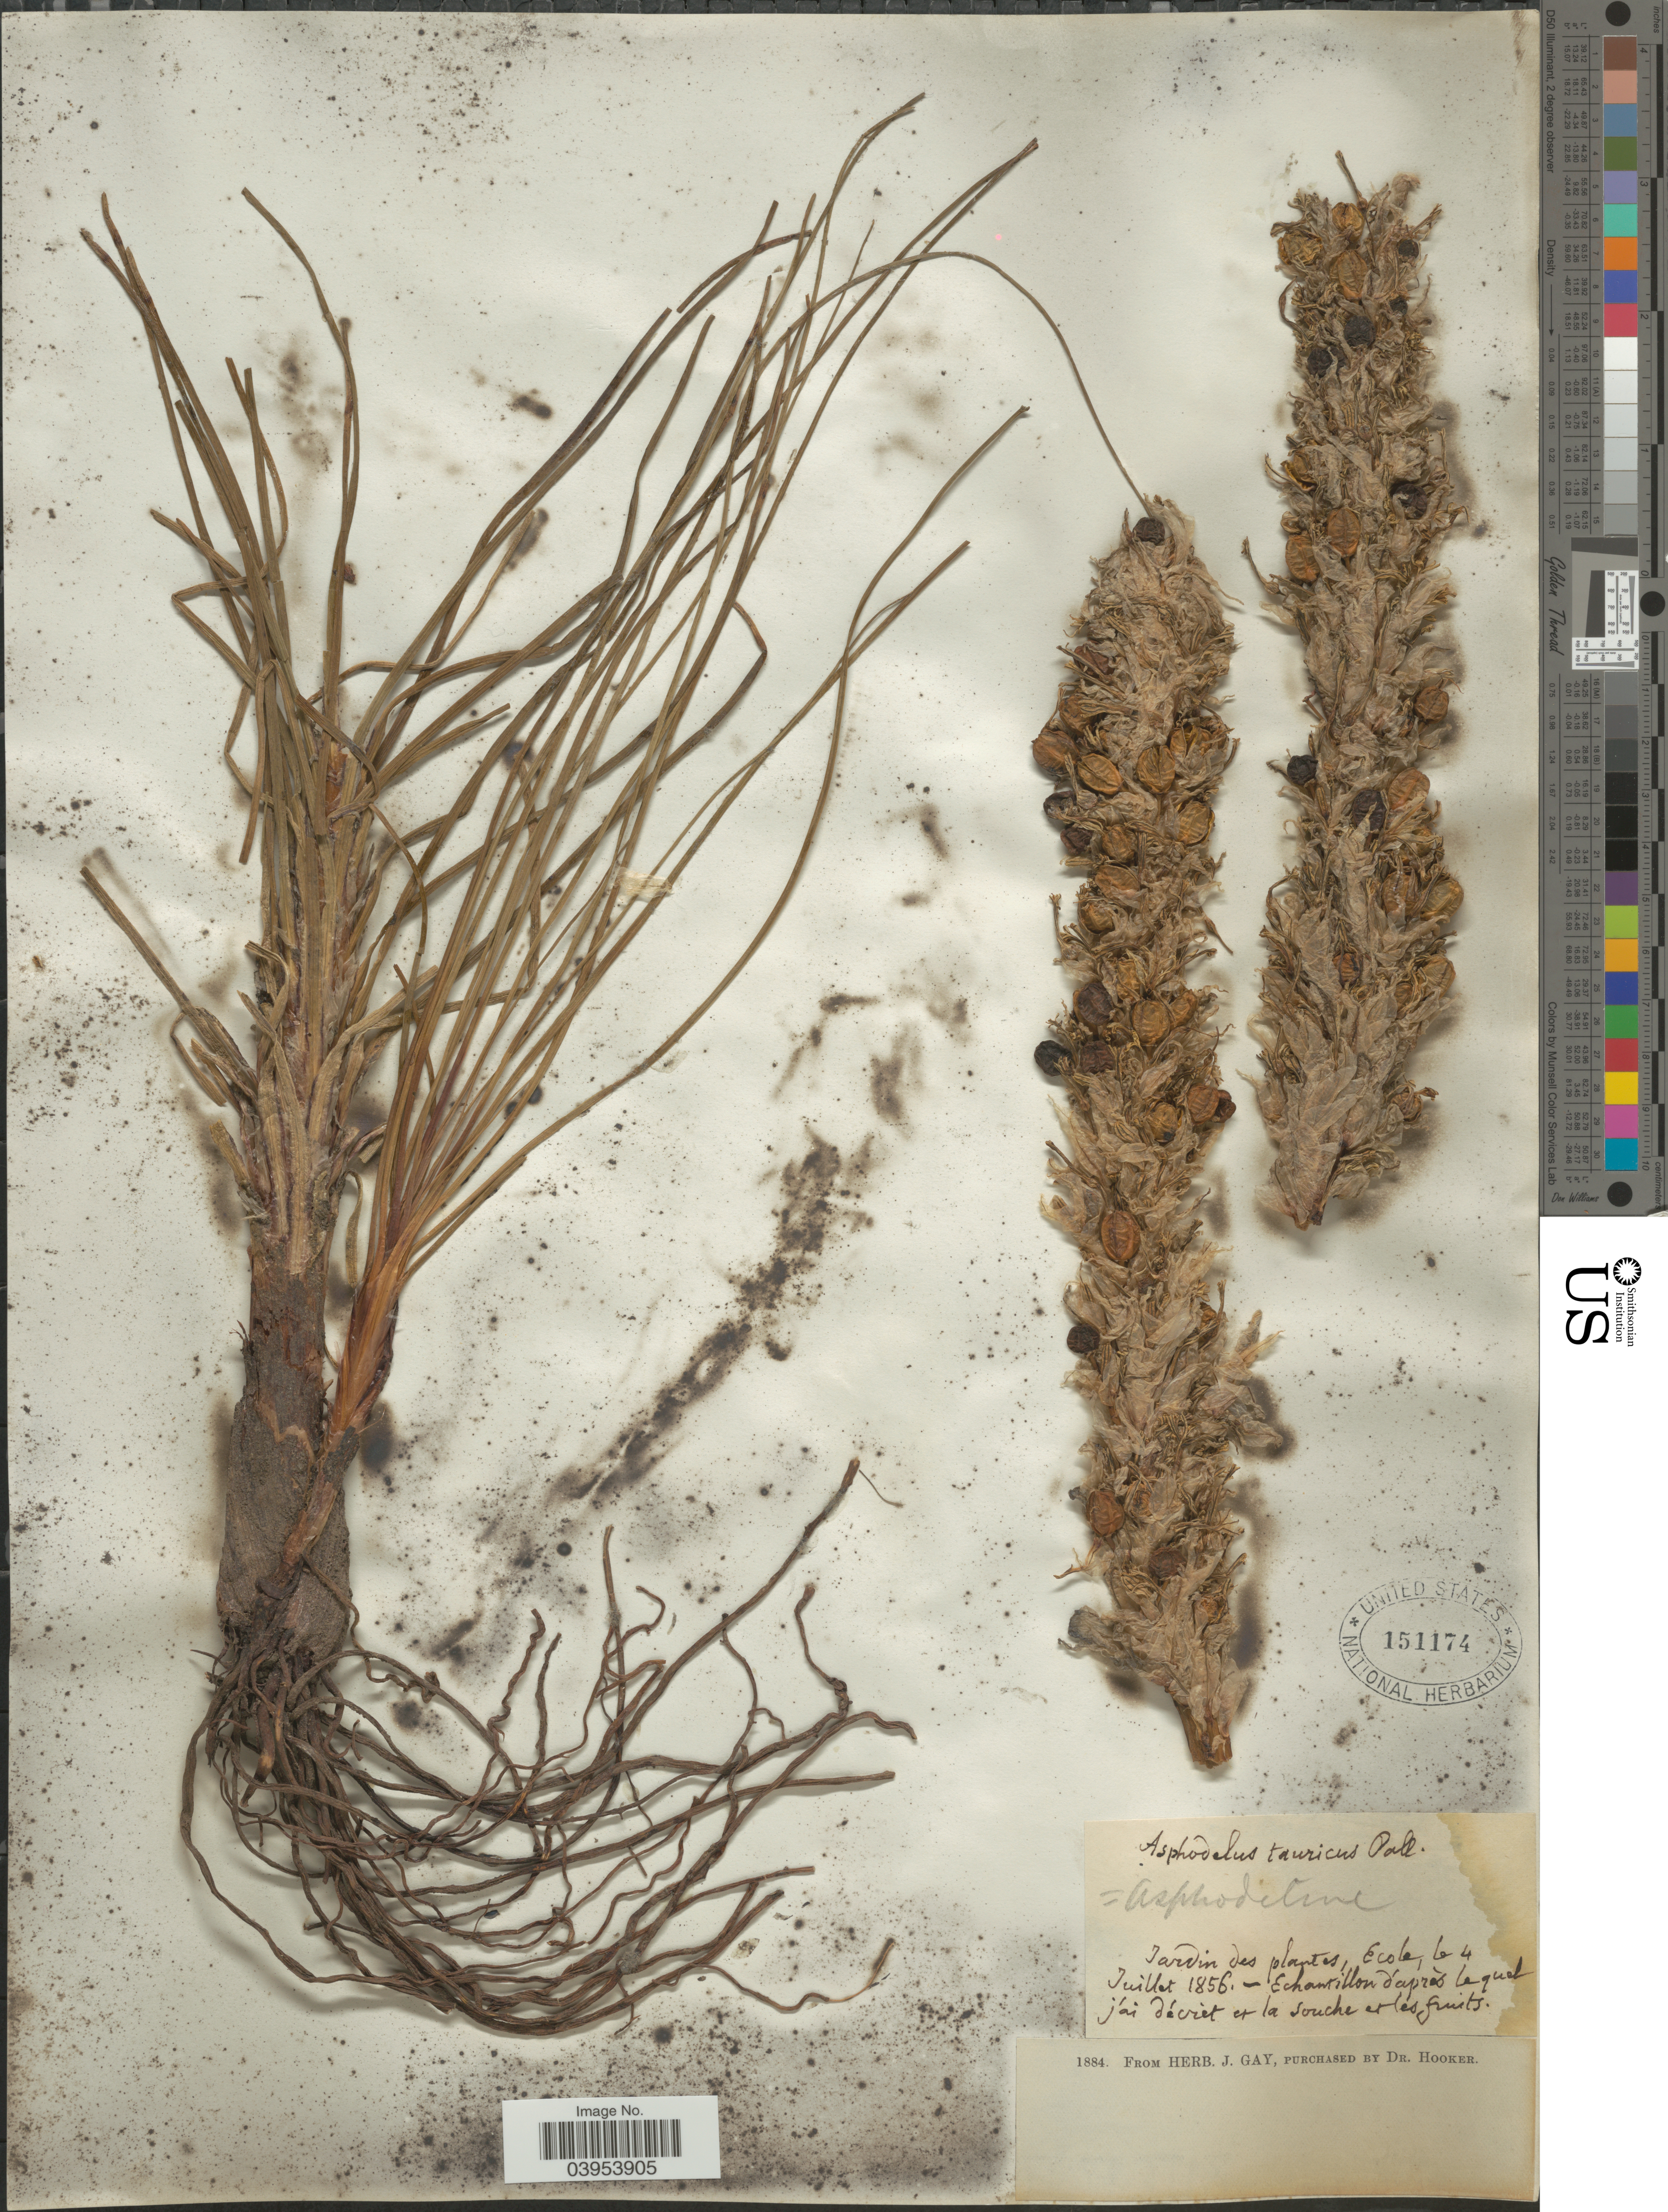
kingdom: Plantae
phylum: Tracheophyta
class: Liliopsida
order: Asparagales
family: Asphodelaceae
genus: Asphodeline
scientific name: Asphodeline taurica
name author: (Pall.) Endl.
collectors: ex herb. J. Gay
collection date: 1856-07-04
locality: Jardin des plantes, Ecole.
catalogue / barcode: US 151174